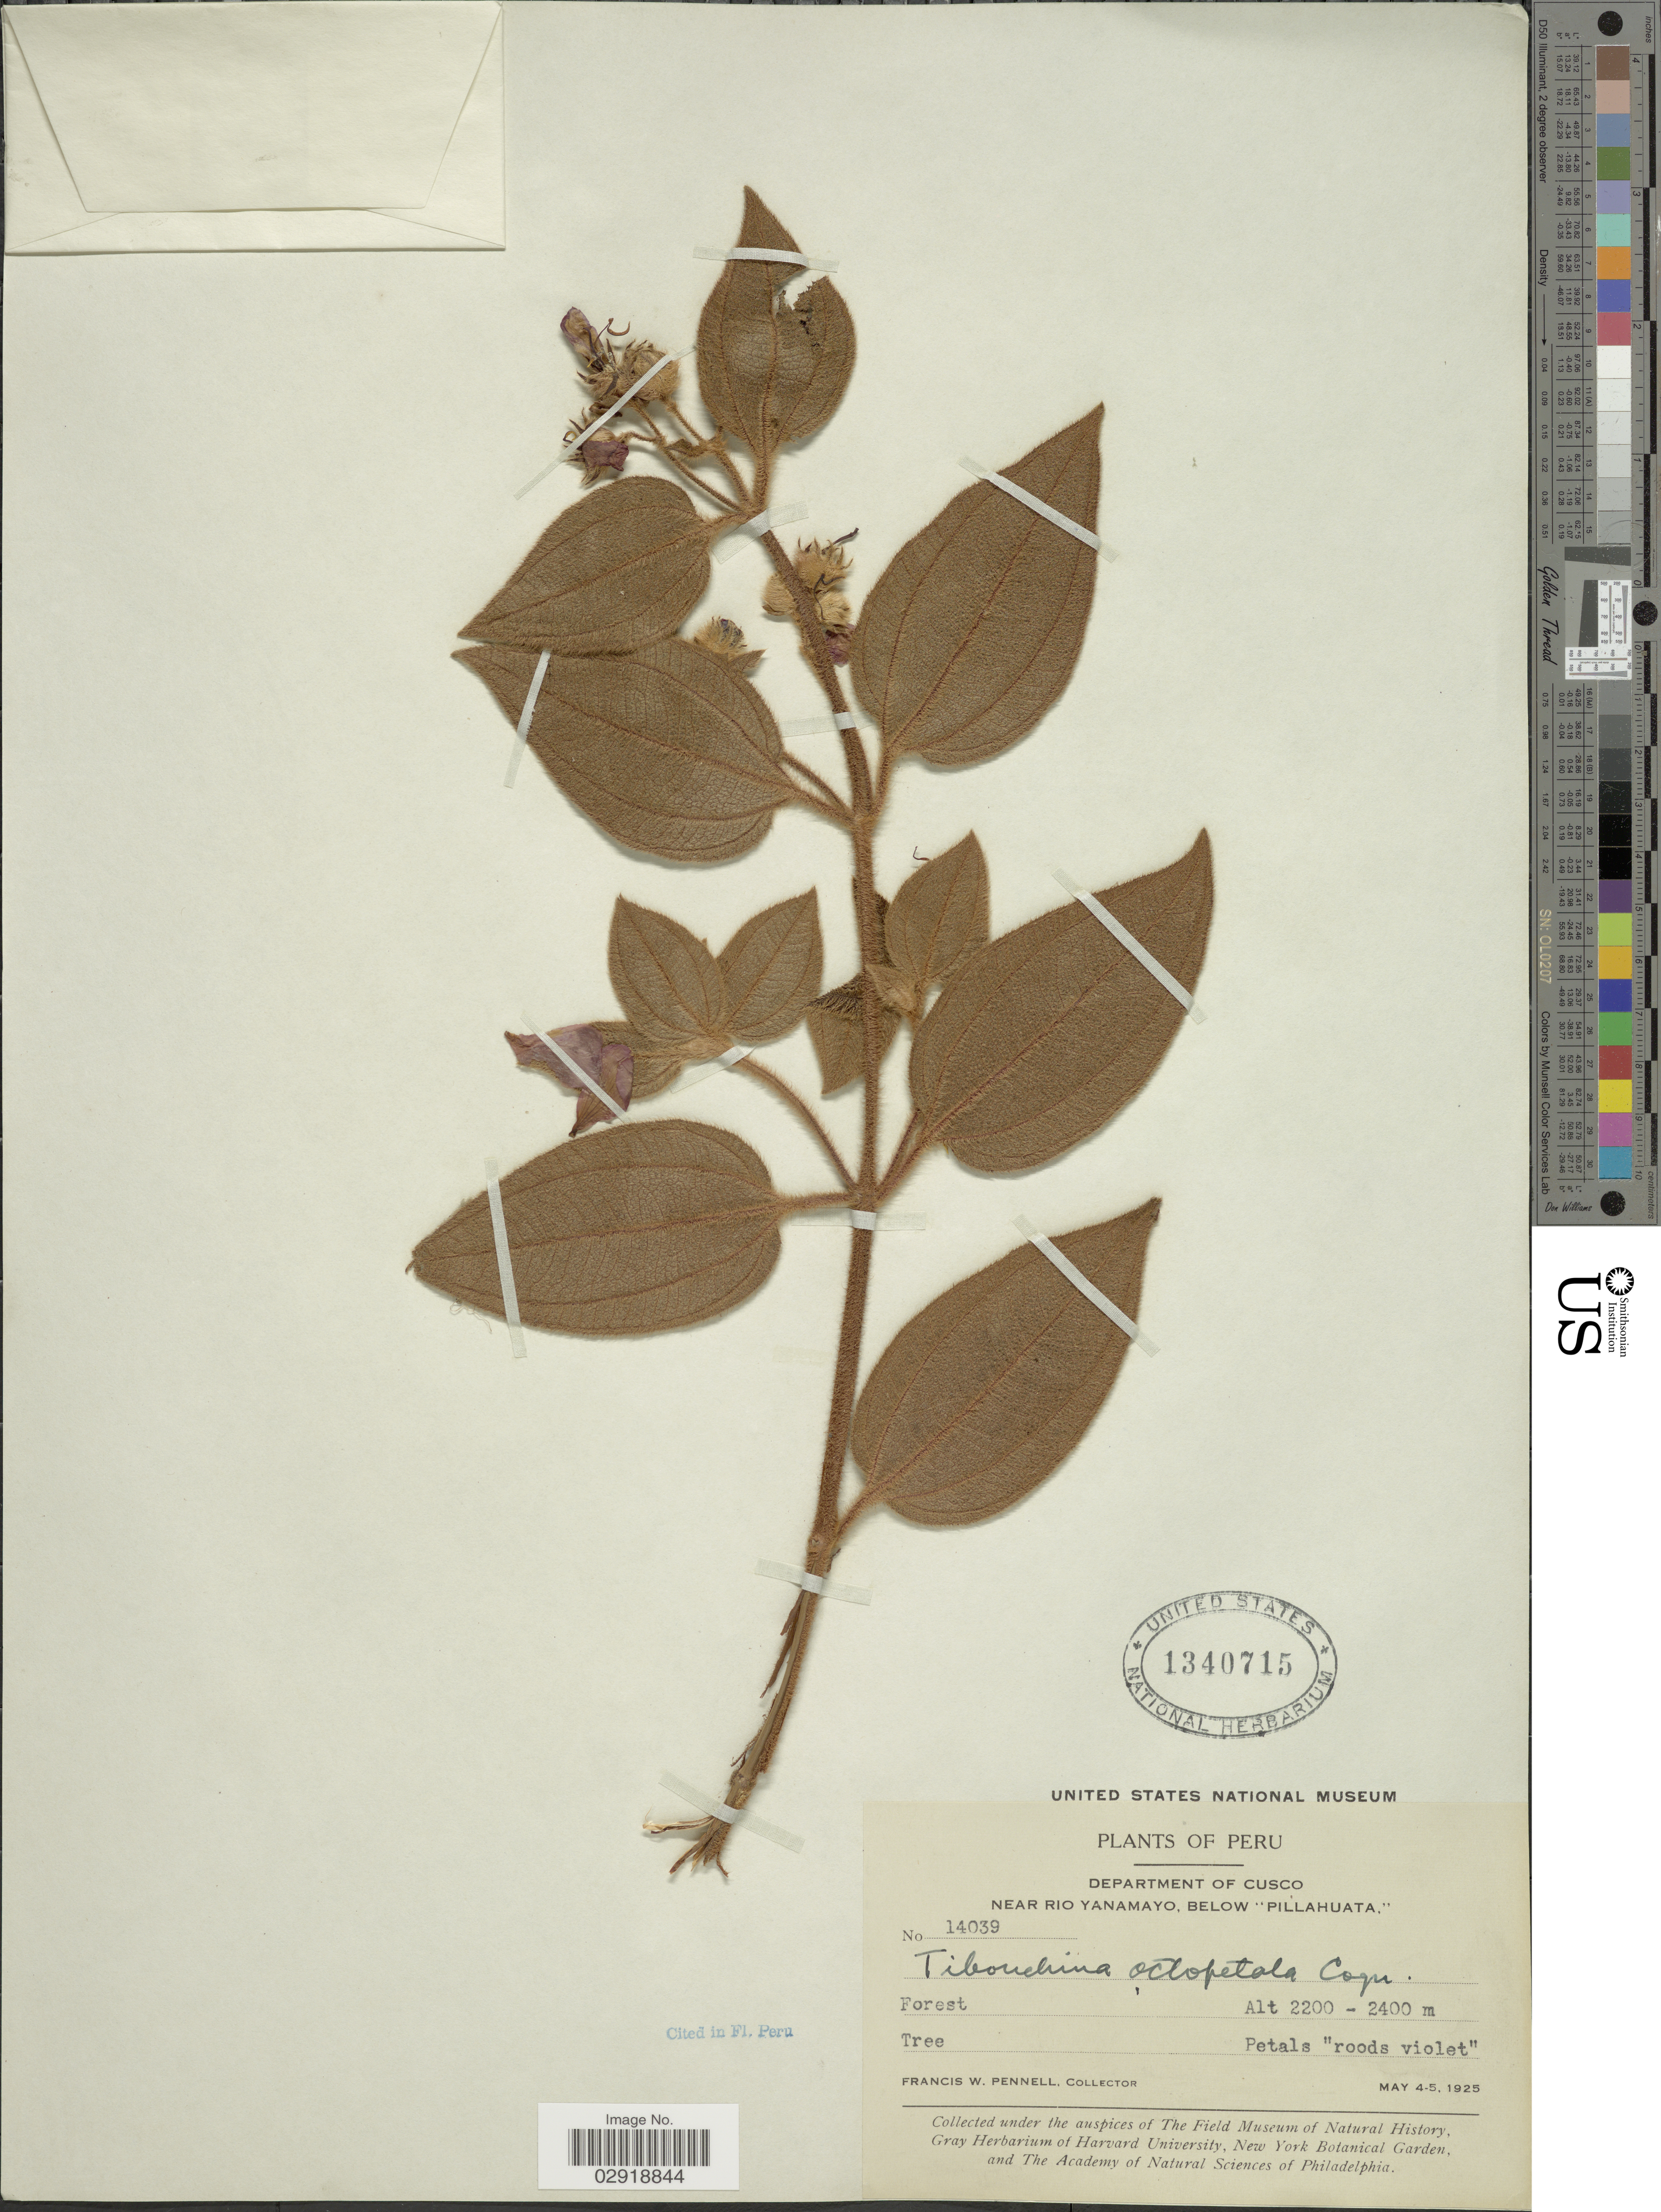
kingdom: Plantae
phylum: Tracheophyta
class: Magnoliopsida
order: Myrtales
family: Melastomataceae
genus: Tibouchina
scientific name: Tibouchina octopetala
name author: Cogn.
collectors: F. W. Pennell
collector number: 14039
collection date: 1925-05-04/1925-05-05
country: Peru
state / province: Cusco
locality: Department of Cusco. Near Rio Yanamayo, below "Pillahuata".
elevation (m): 2200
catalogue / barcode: US 1340715